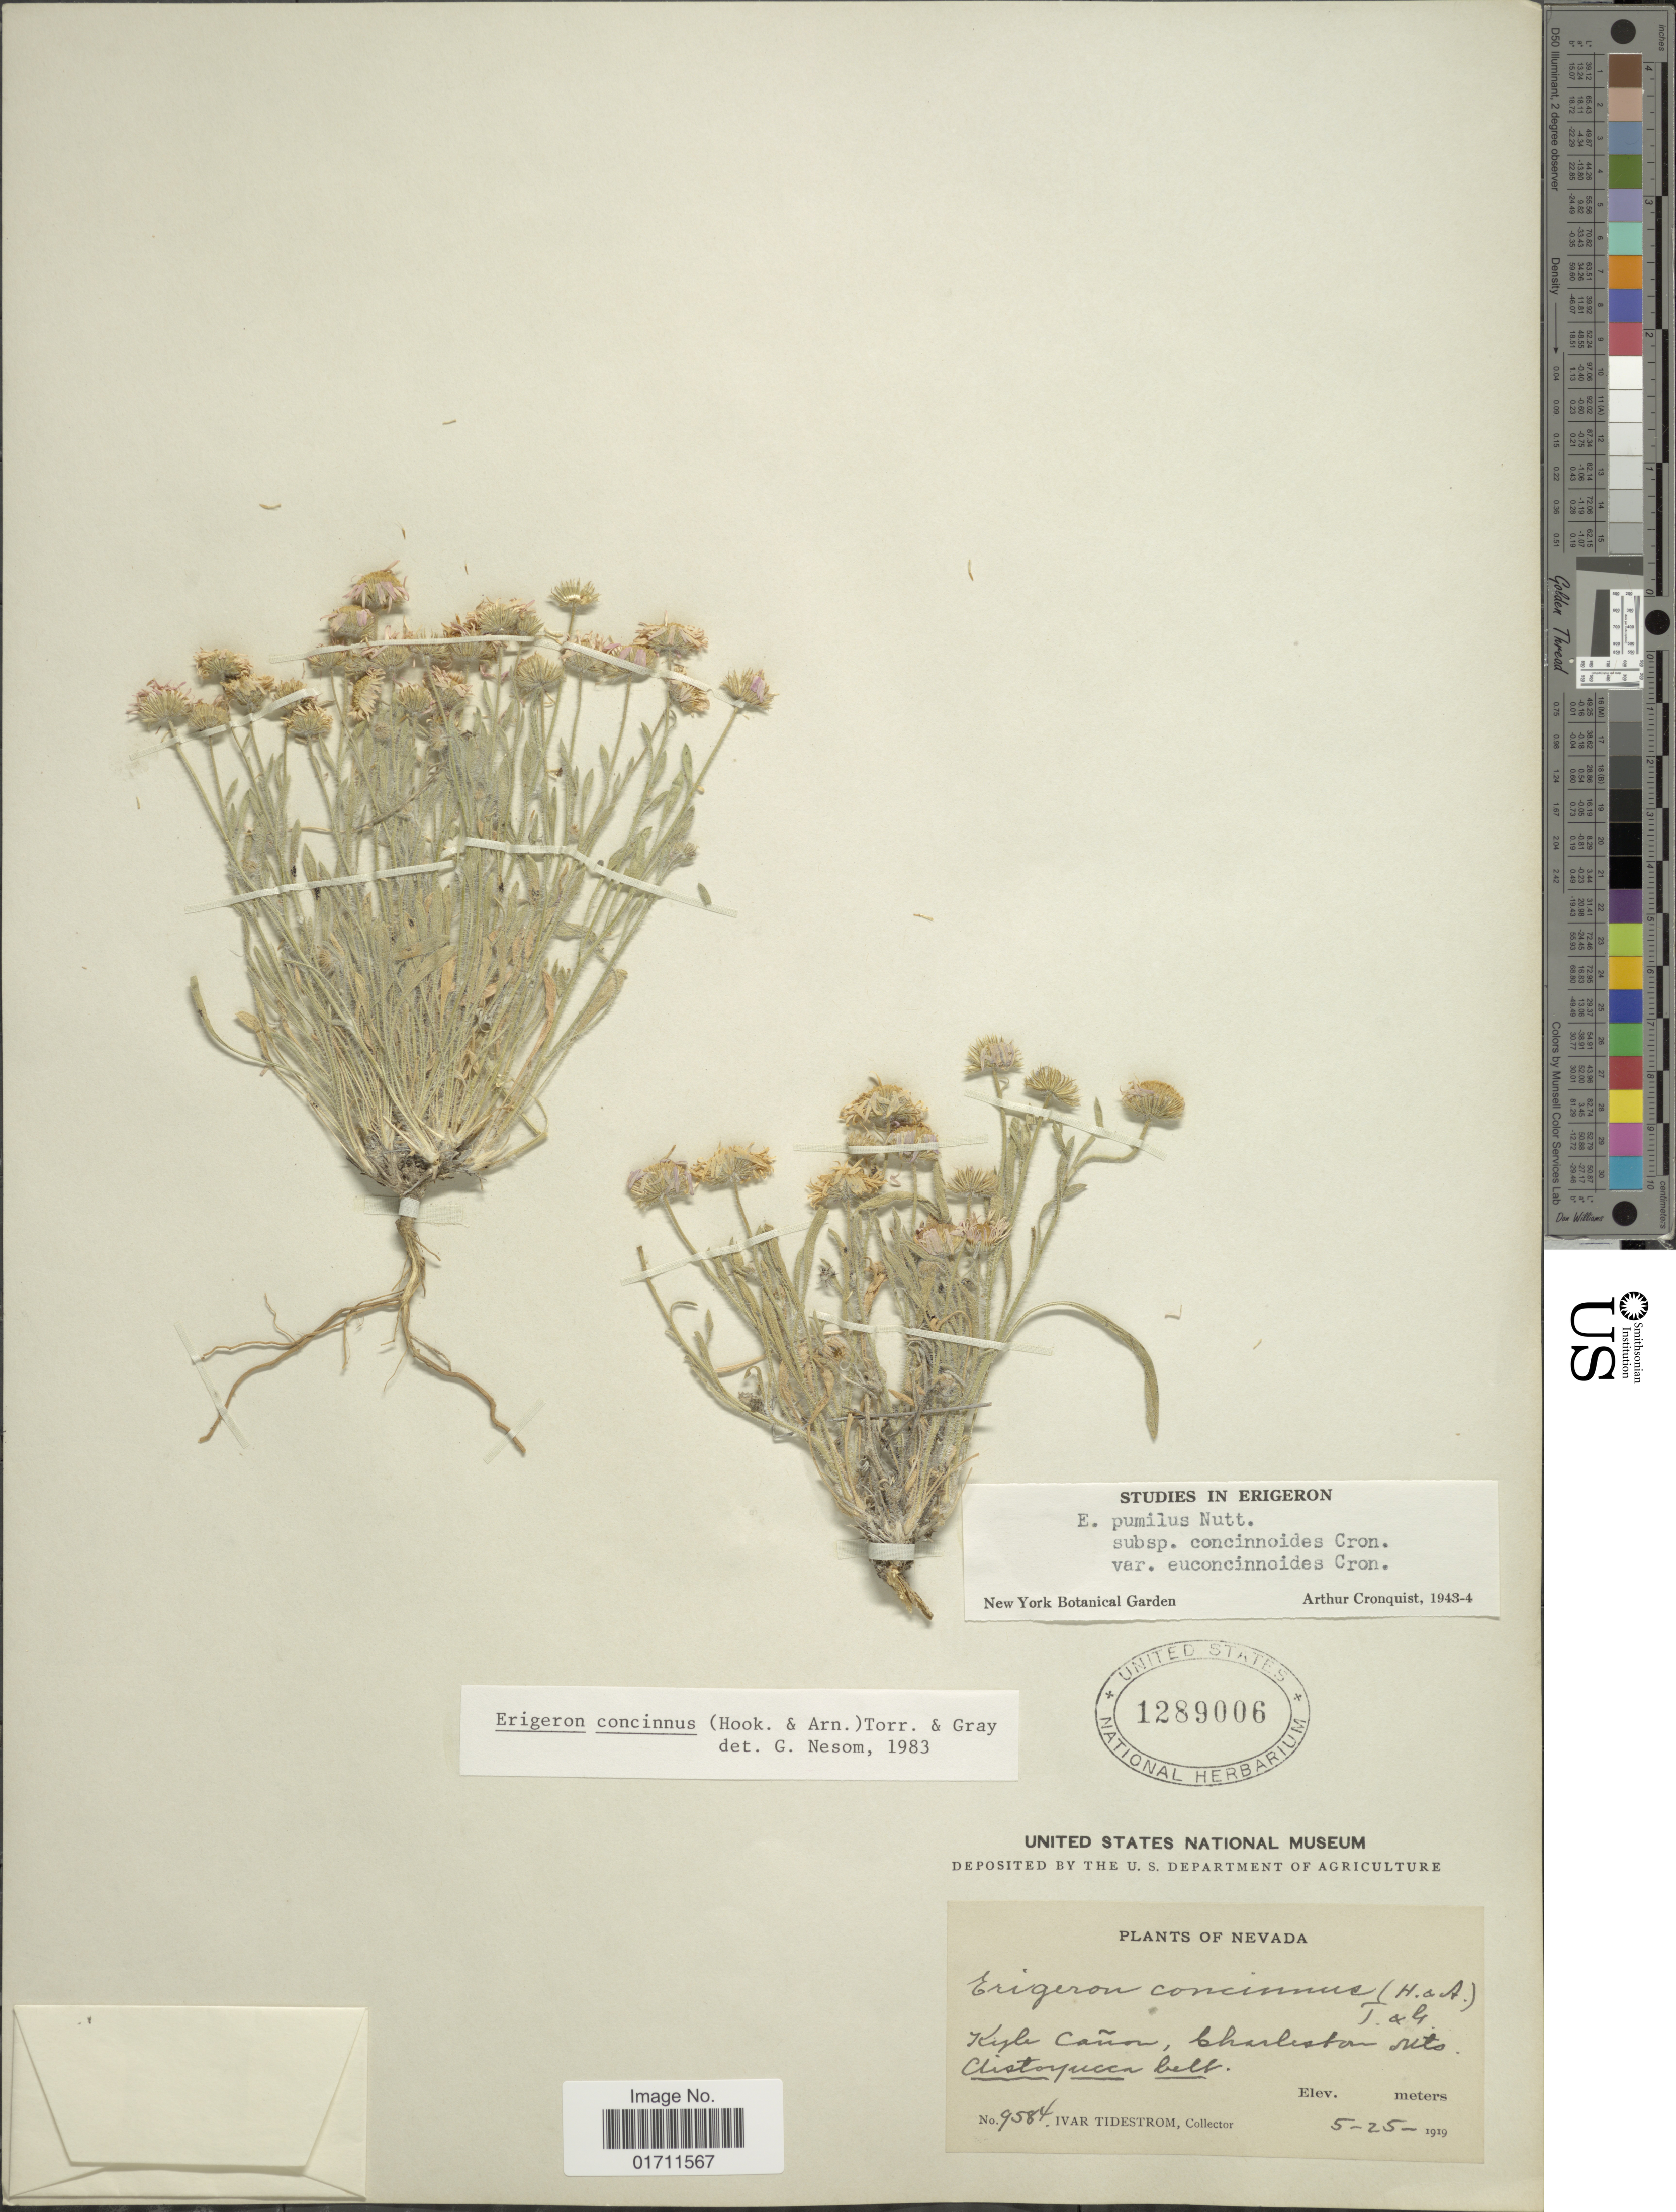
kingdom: Plantae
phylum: Tracheophyta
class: Magnoliopsida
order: Asterales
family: Asteraceae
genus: Erigeron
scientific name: Erigeron concinnus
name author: (Hook. & Arn.) Torr. & A. Gray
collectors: I. F. Tidestrom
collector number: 9584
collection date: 1919-05-25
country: United States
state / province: Nevada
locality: Kyle Cañon, Charleston Mts. Clistoyucca belt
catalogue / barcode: US 1289006